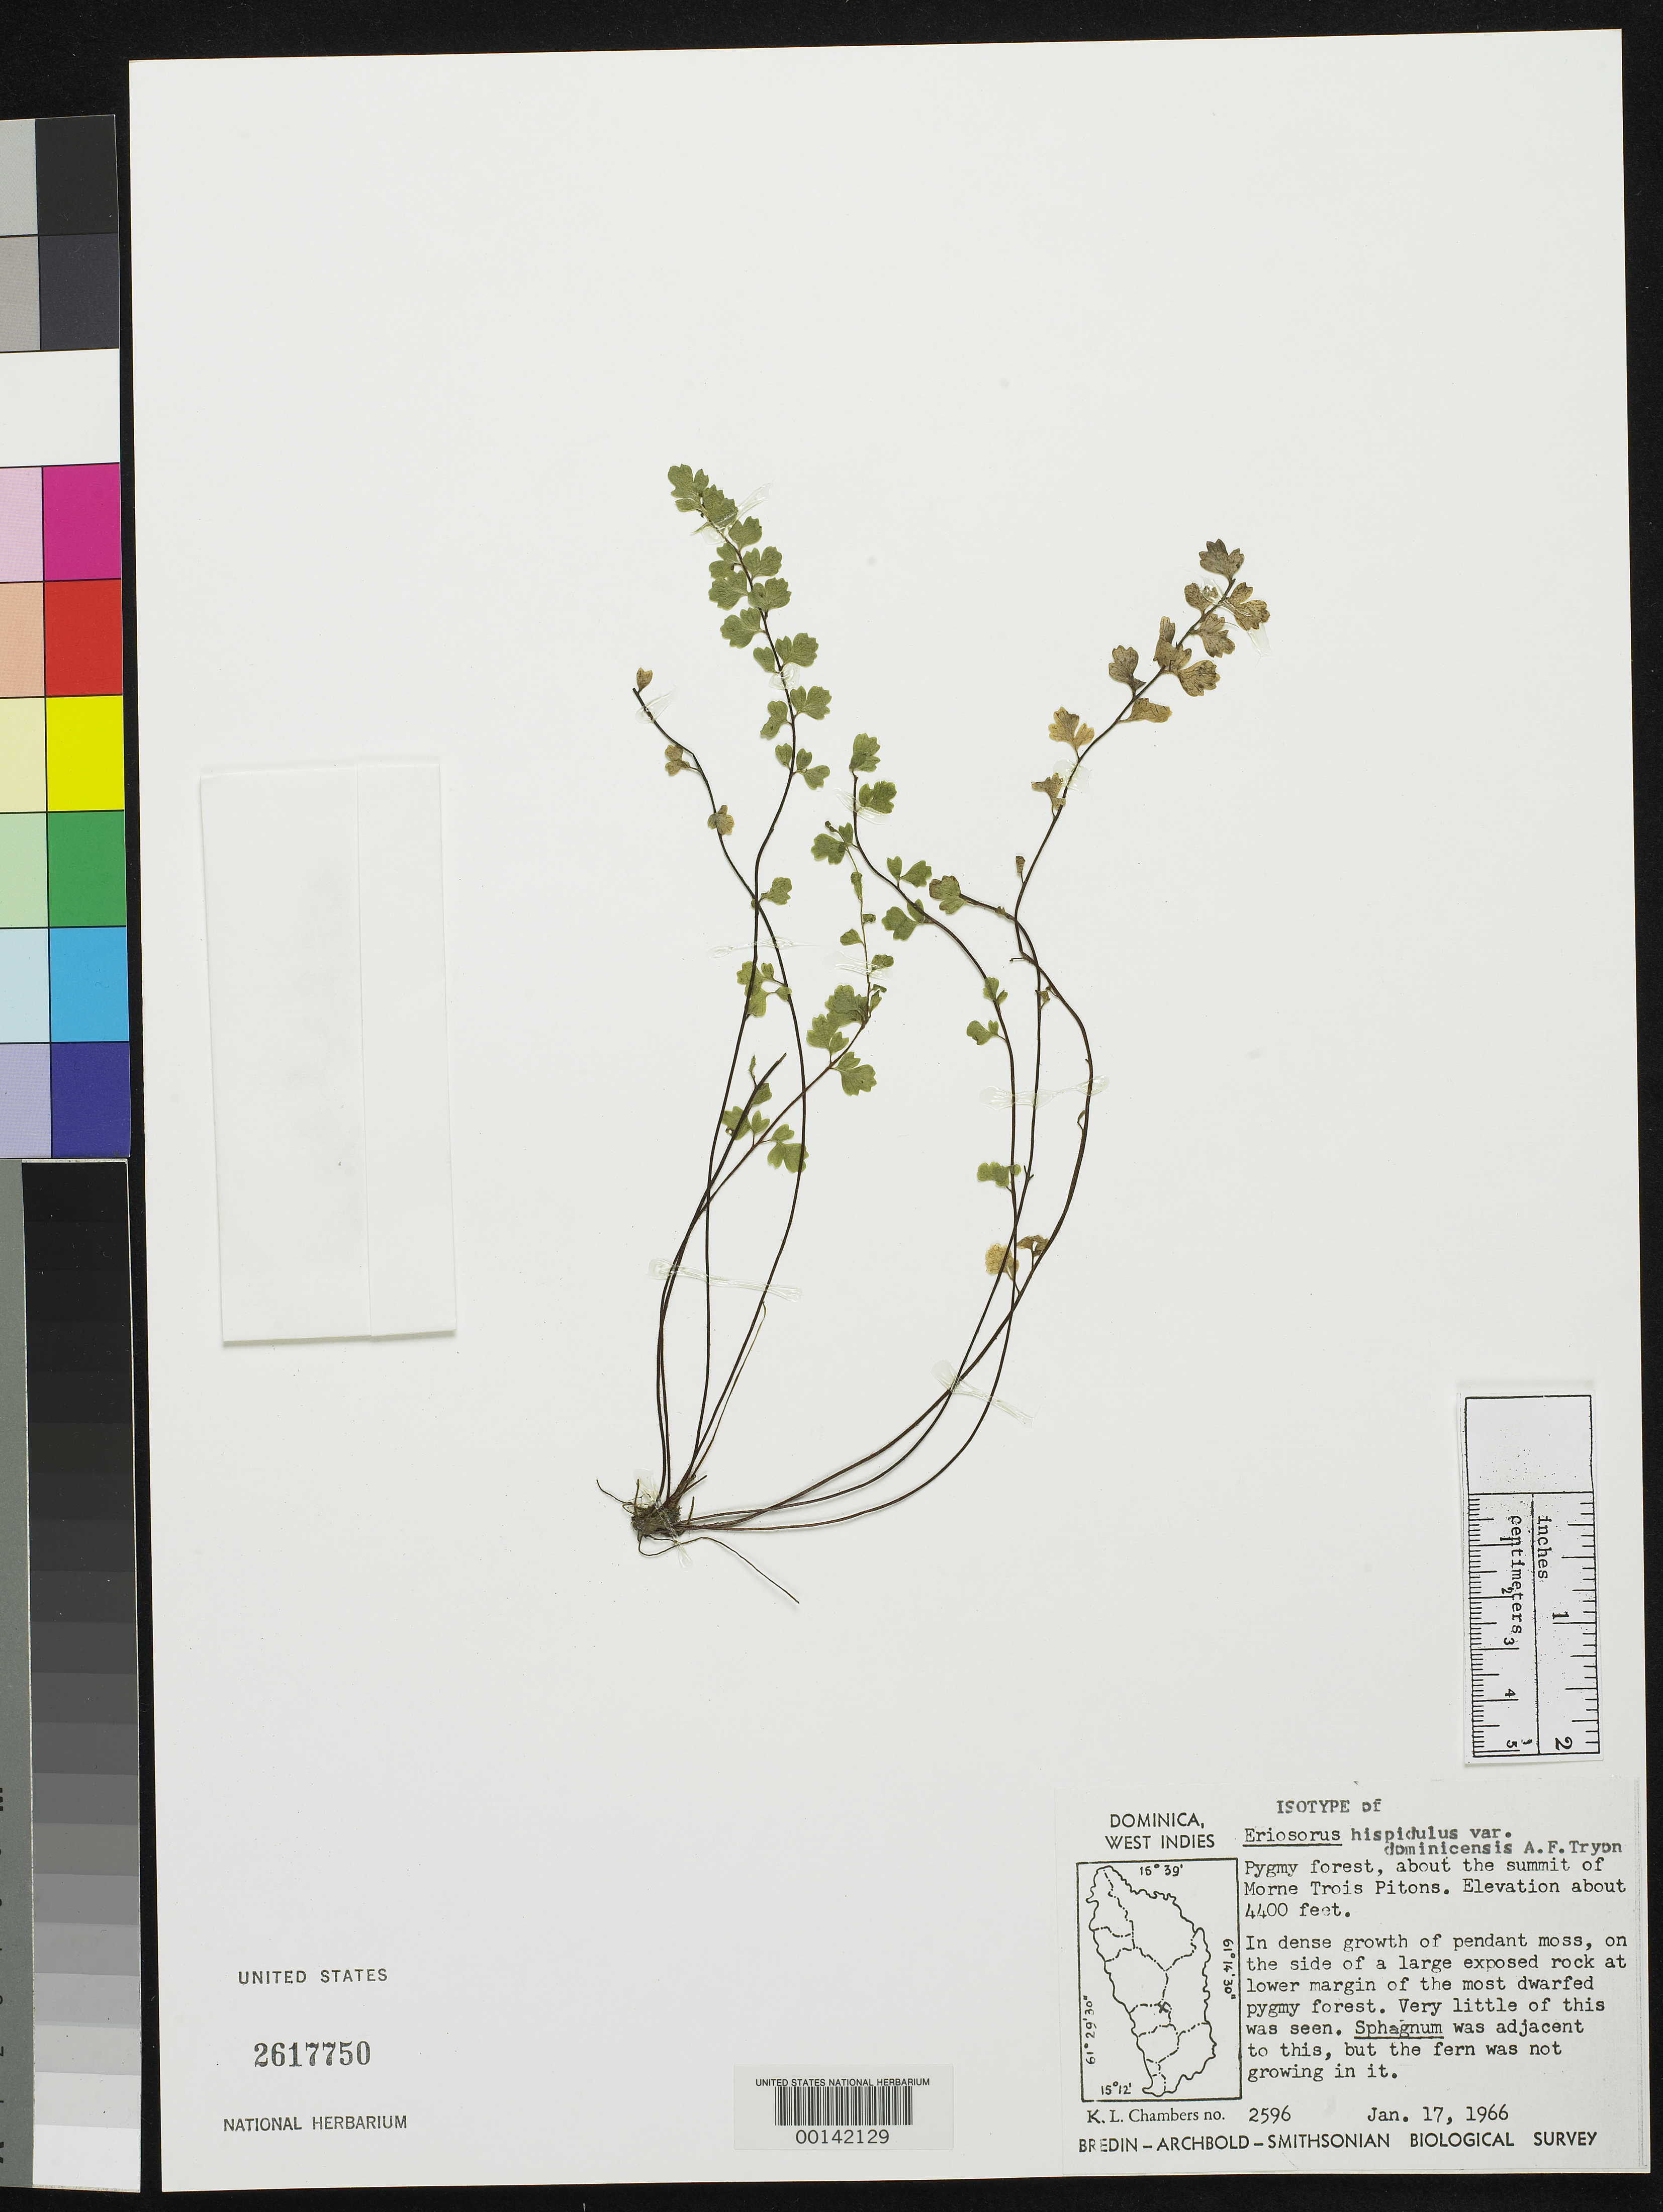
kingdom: Plantae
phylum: Tracheophyta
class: Polypodiopsida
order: Polypodiales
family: Pteridaceae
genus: Eriosorus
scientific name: Eriosorus hispidulus var. dominicensis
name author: A.F. Tryon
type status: Type Collection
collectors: -. Chambers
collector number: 2596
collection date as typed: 17 Jan 1966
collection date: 1966-01-17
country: Dominica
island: Dominica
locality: Summit of More Trois Pitons.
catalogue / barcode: US 2617750